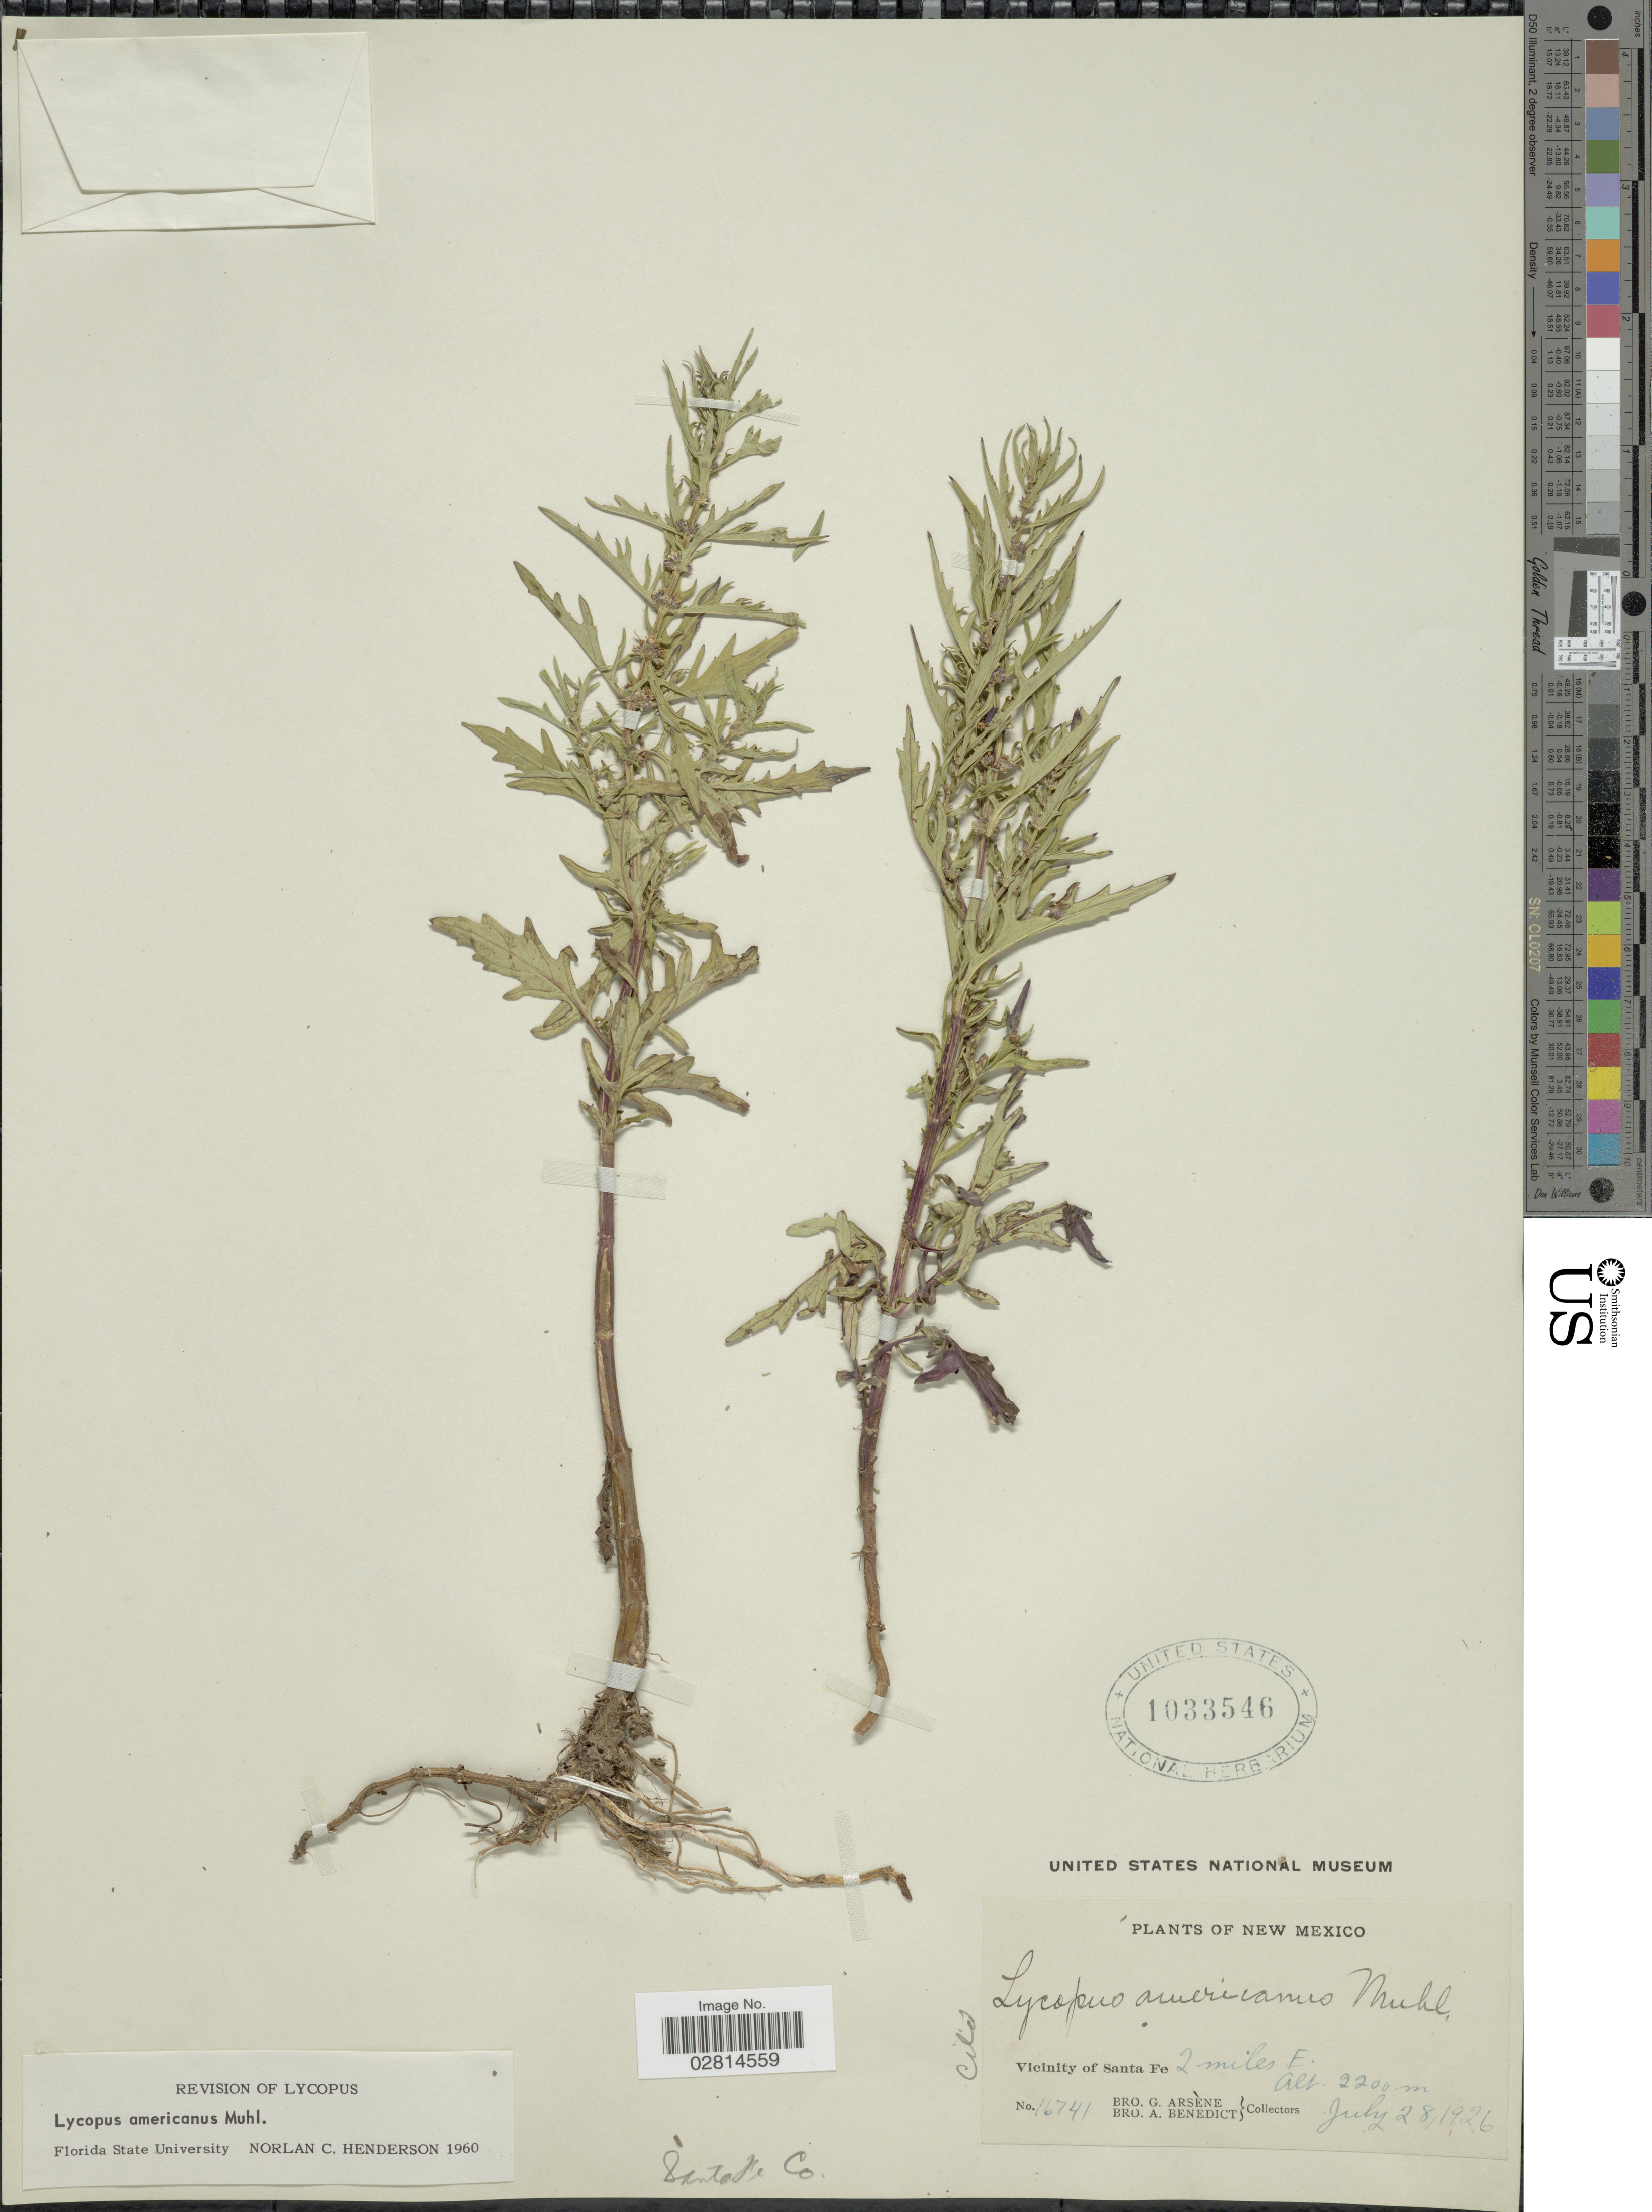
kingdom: Plantae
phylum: Tracheophyta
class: Magnoliopsida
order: Lamiales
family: Lamiaceae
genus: Lycopus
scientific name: Lycopus americanus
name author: Muhl. ex W.P.C. Barton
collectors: Bro. G. Arsène & Bro. A. Benedict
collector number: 16741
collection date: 1926-07-28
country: United States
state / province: New Mexico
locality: Vicinity of Santa Fe. 2 miles E. Santa Fe Co.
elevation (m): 2200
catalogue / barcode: US 1033546